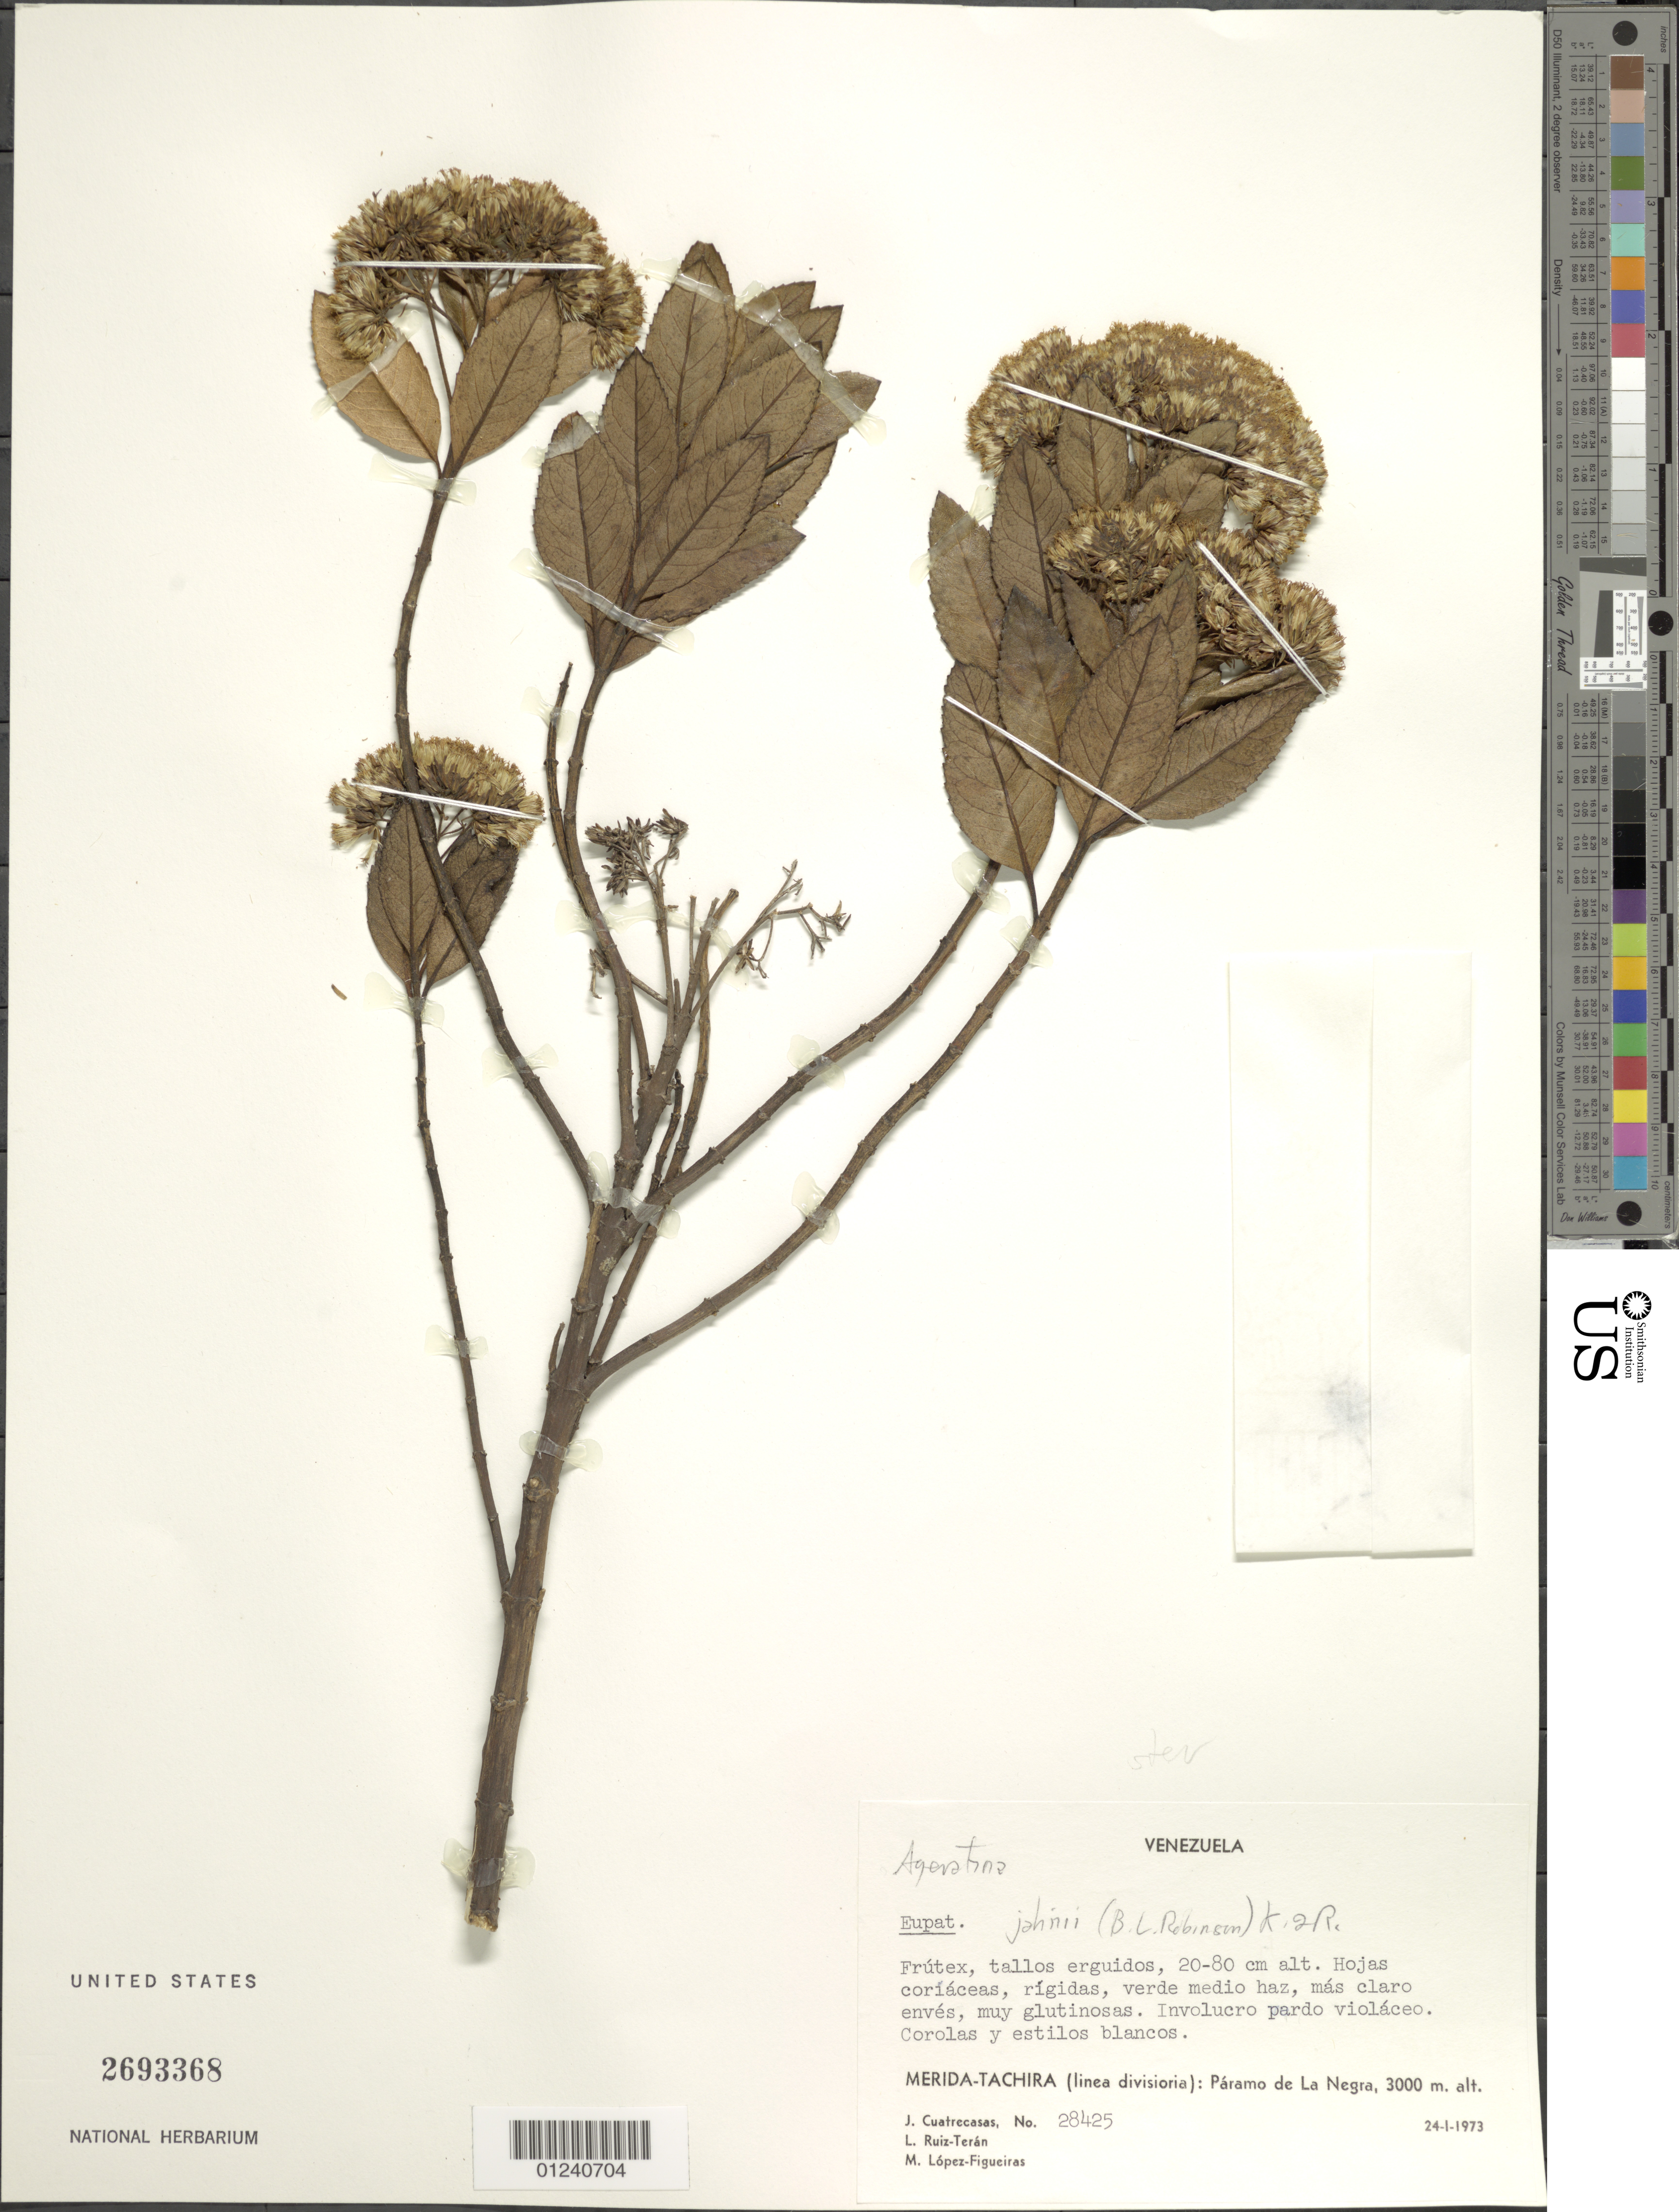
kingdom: Plantae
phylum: Tracheophyta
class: Magnoliopsida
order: Asterales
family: Asteraceae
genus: Ageratina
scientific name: Ageratina jahnii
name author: (B.L. Rob.) R.M. King & H. Rob.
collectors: J. Cuatrecasas, L. E. Ruíz-Terán & M. López Figueiras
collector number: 28425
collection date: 1973-01-24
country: Venezuela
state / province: Mérida / Tachira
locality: Paramo de La Negra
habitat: Paramo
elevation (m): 3000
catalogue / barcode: US 2693368